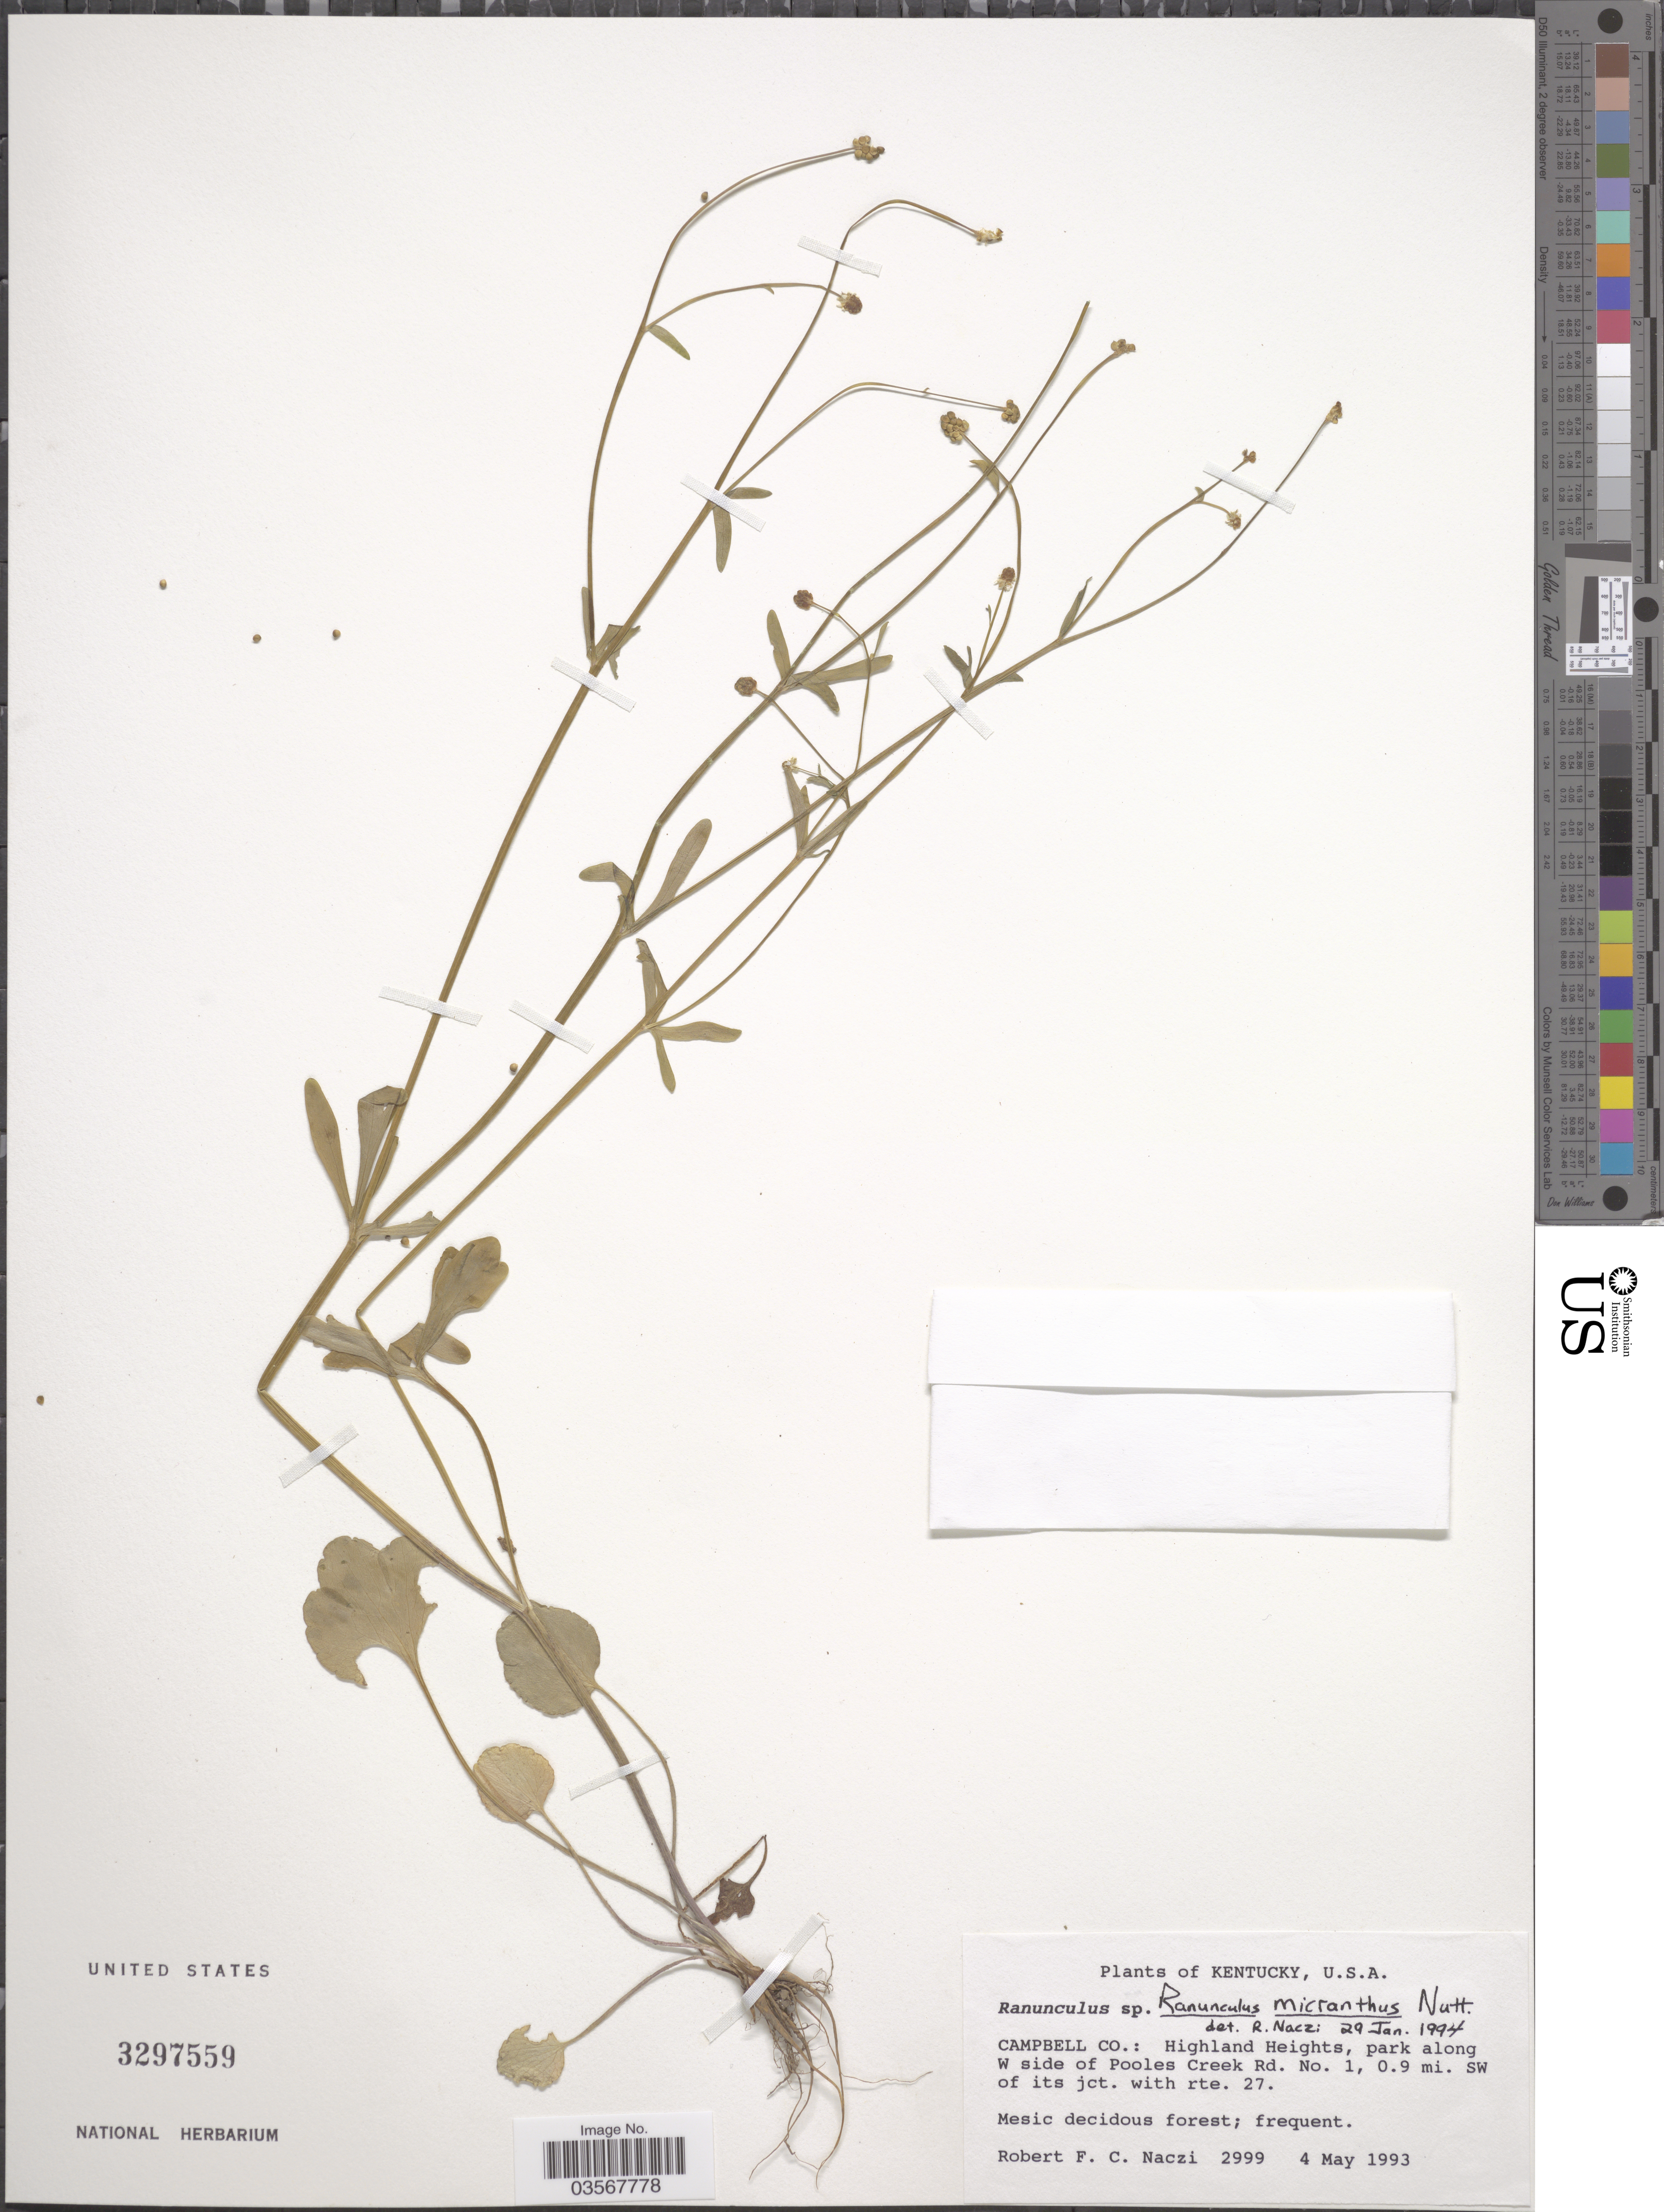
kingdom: Plantae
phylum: Tracheophyta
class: Magnoliopsida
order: Ranunculales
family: Ranunculaceae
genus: Ranunculus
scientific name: Ranunculus micranthus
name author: Nutt.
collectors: R. F. C. Naczi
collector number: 2999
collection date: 1993-05-04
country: United States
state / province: Kentucky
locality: Campbell Co.: Highland Heights, park along W side of Pooles Creek Rd. No. 1, 0.9 mi. SW of its jct. with rte. 27.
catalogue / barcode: US 3297559